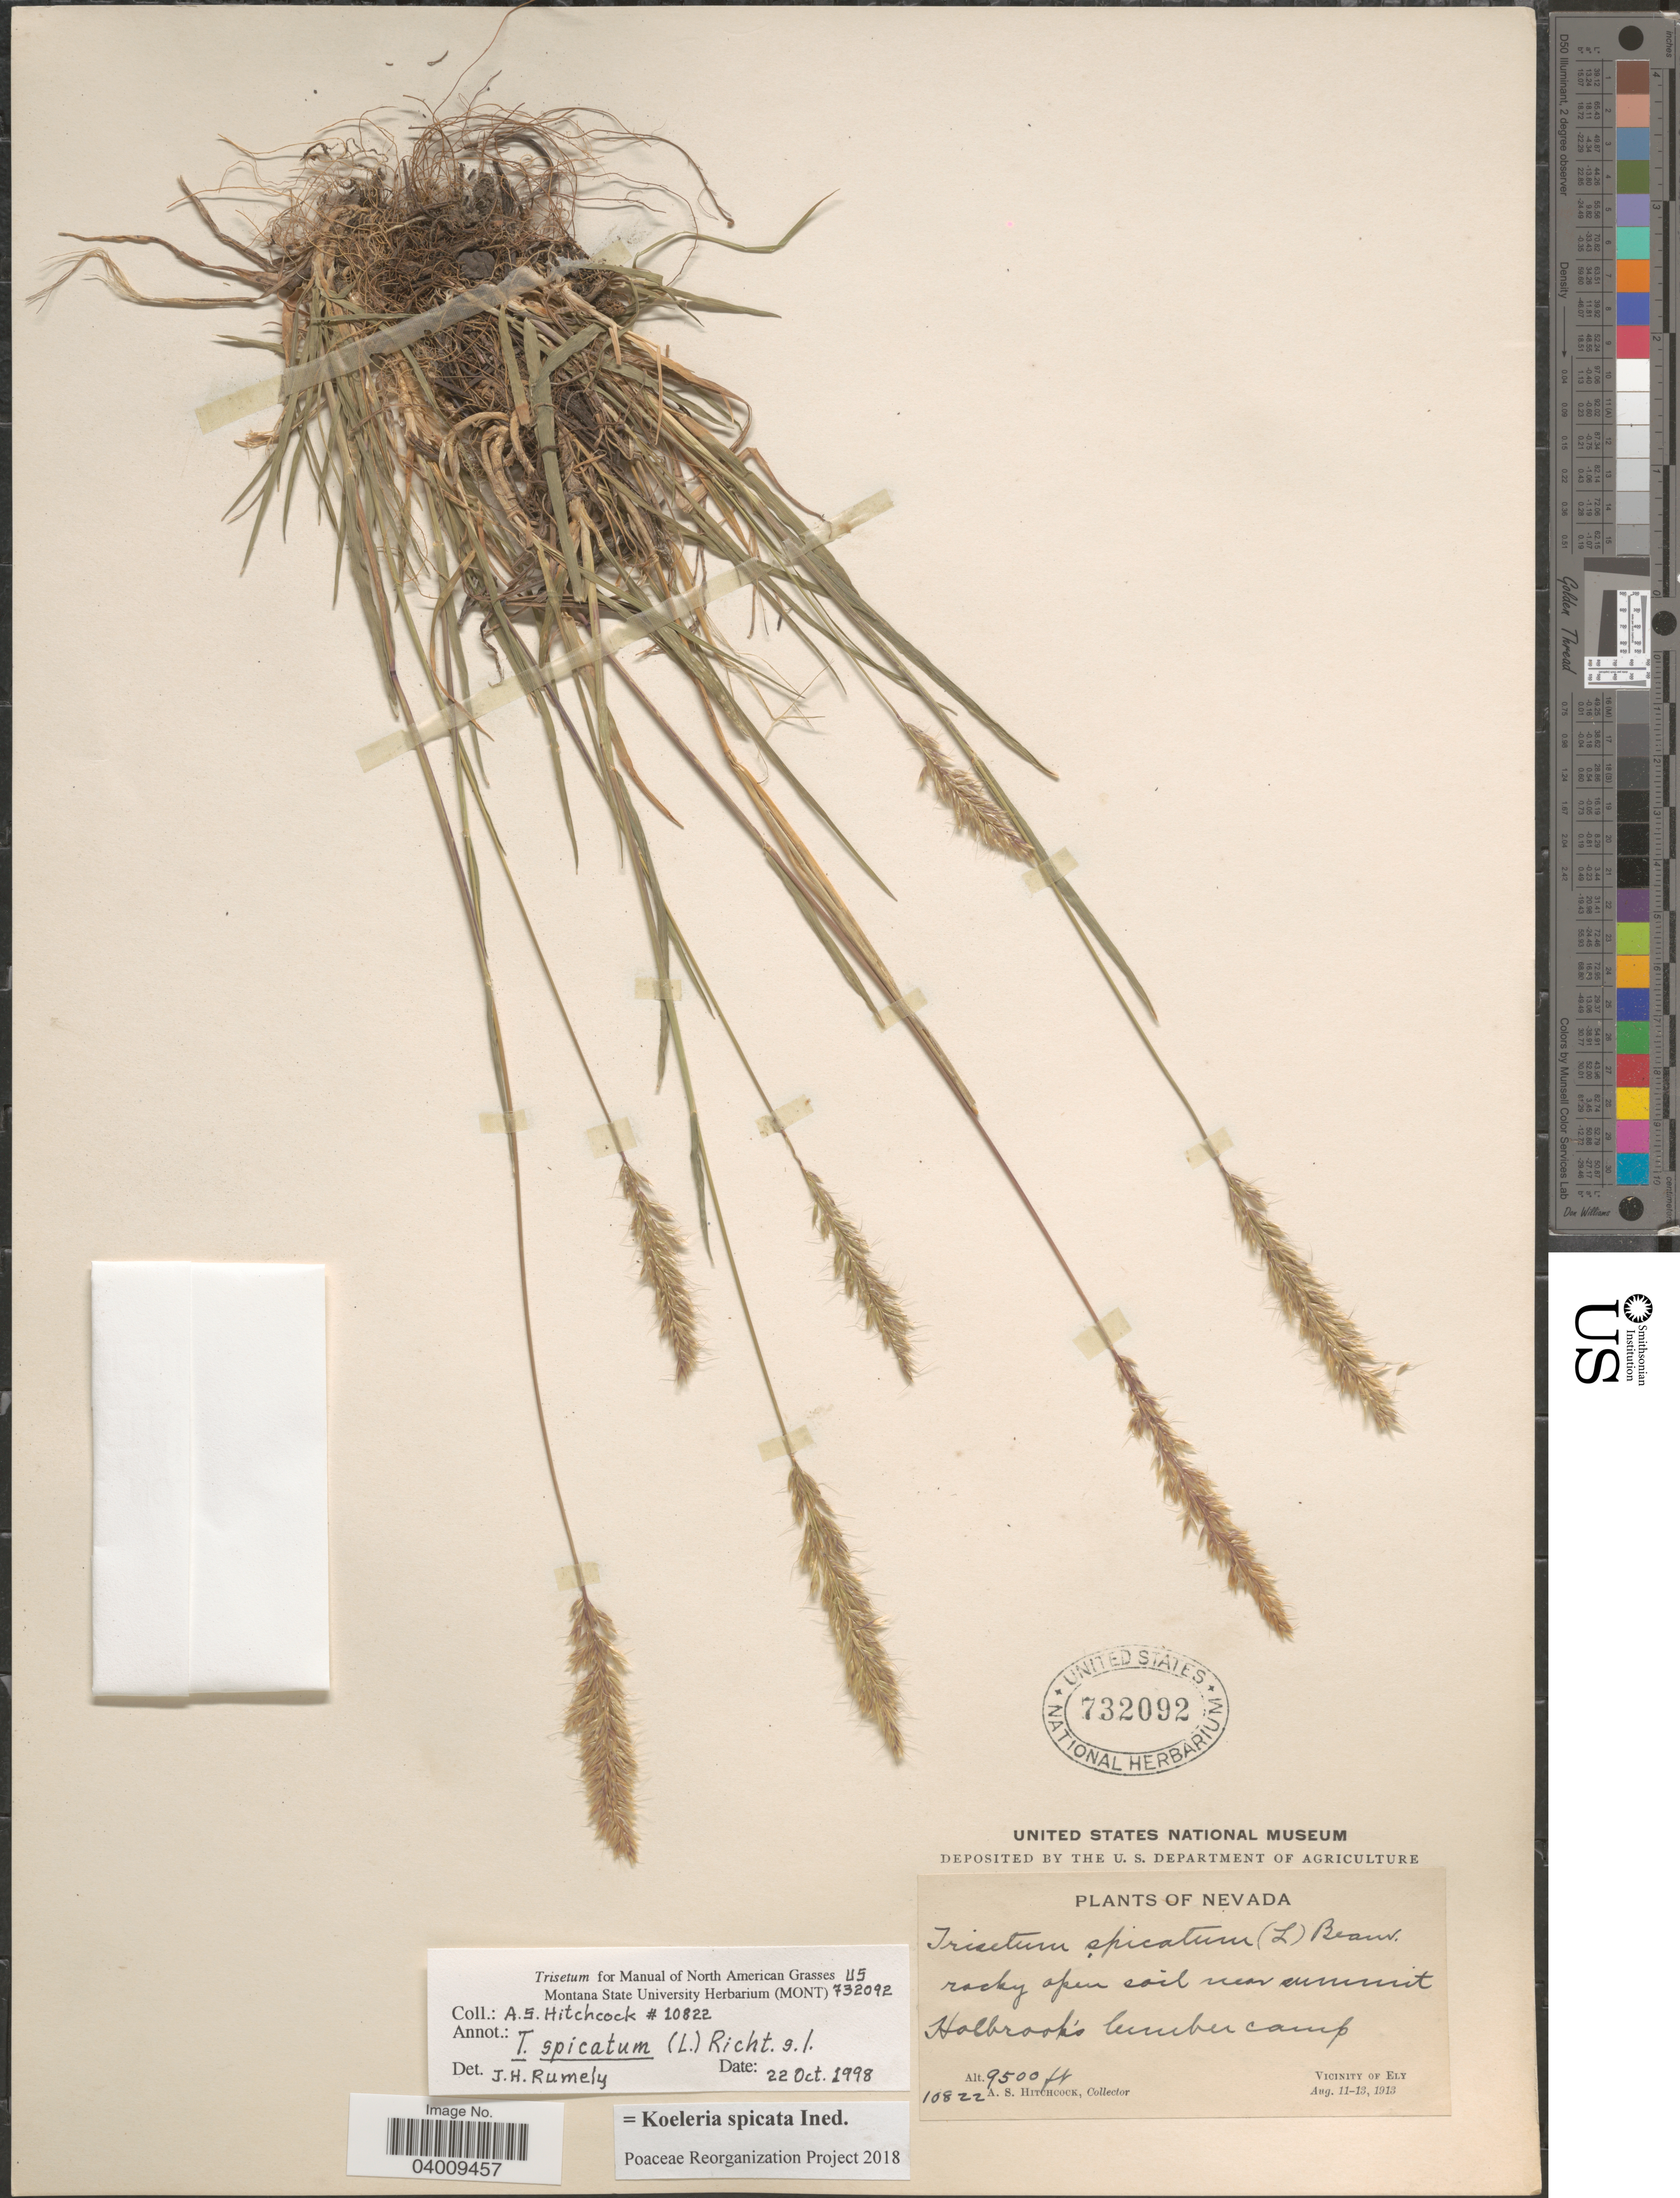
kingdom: Plantae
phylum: Tracheophyta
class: Liliopsida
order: Poales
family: Poaceae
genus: Koeleria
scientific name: Koeleria spicata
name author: (L.) Barberá et al.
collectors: A. S. Hitchcock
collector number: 10822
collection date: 1913-08-11/1913-08-13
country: United States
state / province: Nevada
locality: Near summit Halbrook's lumber camp. Vicinity of Ely.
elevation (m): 2896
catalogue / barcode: US 732092